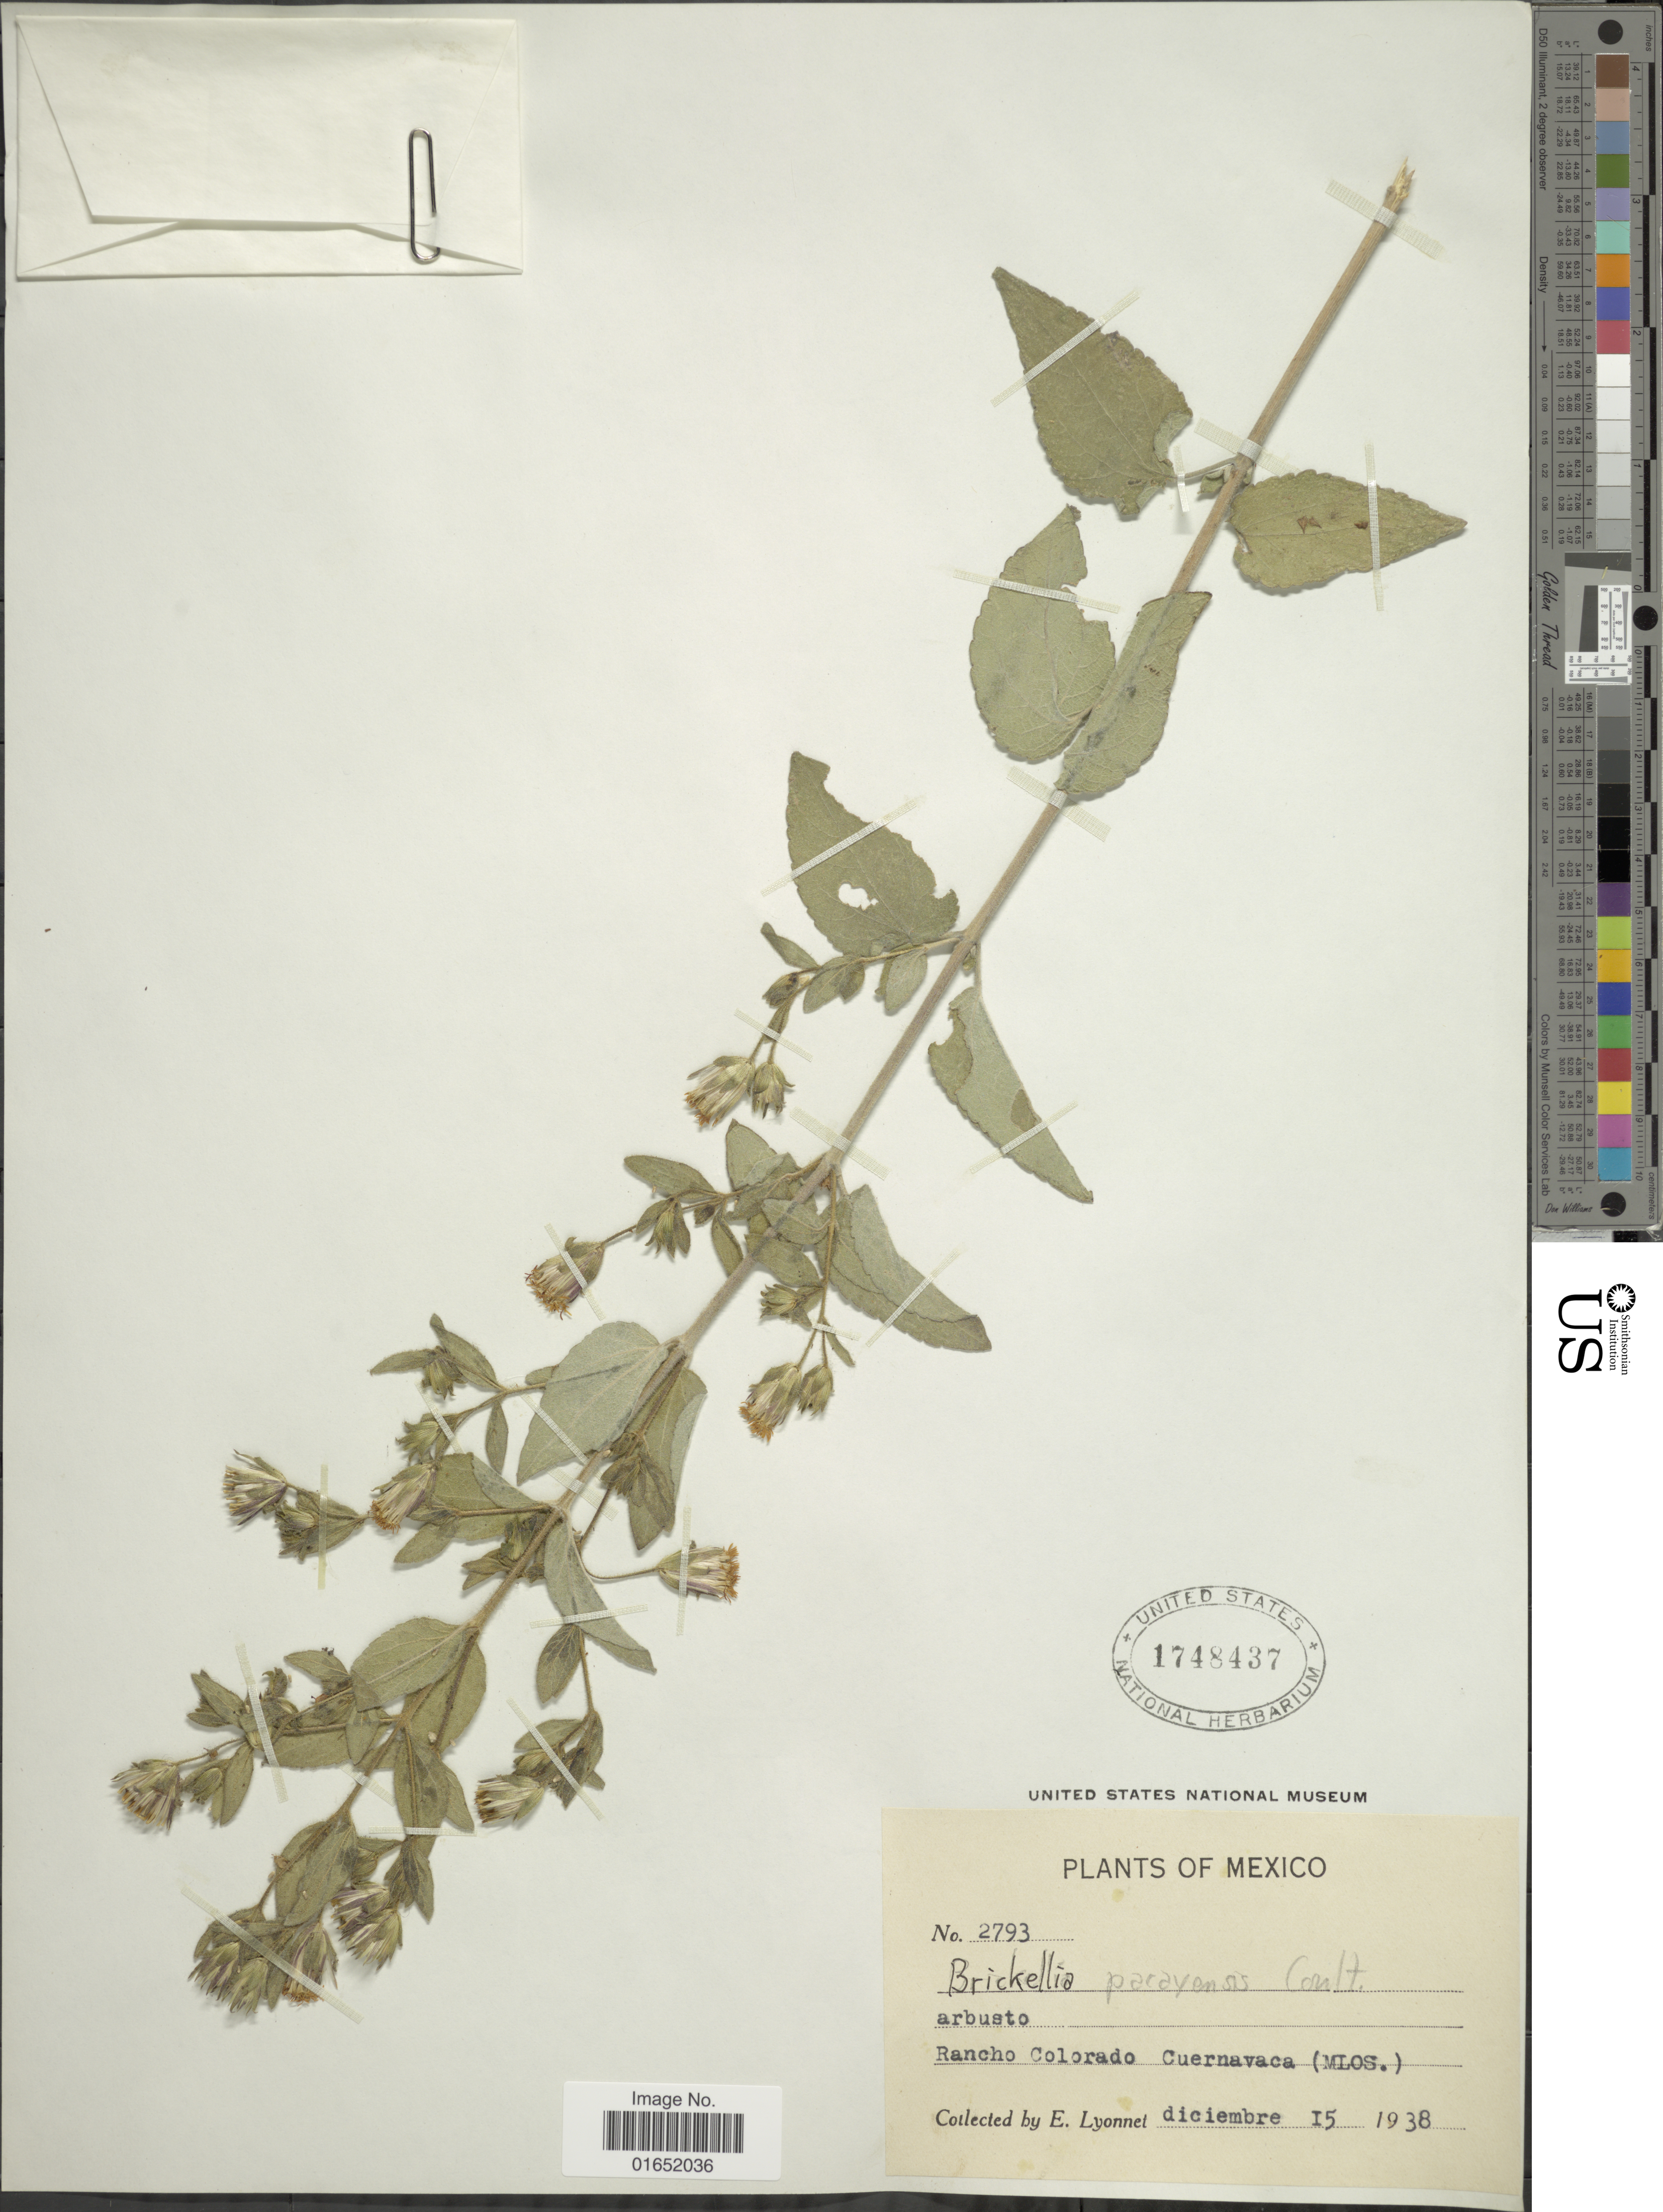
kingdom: Plantae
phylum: Tracheophyta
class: Magnoliopsida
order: Asterales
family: Asteraceae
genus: Brickellia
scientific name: Brickellia pacayensis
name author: J.M. Coult.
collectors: E. Lyonnet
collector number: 2793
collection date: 1938-12-15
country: Mexico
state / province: Morelos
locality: Rancho Colorado Cuernavaca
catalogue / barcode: US 1748437